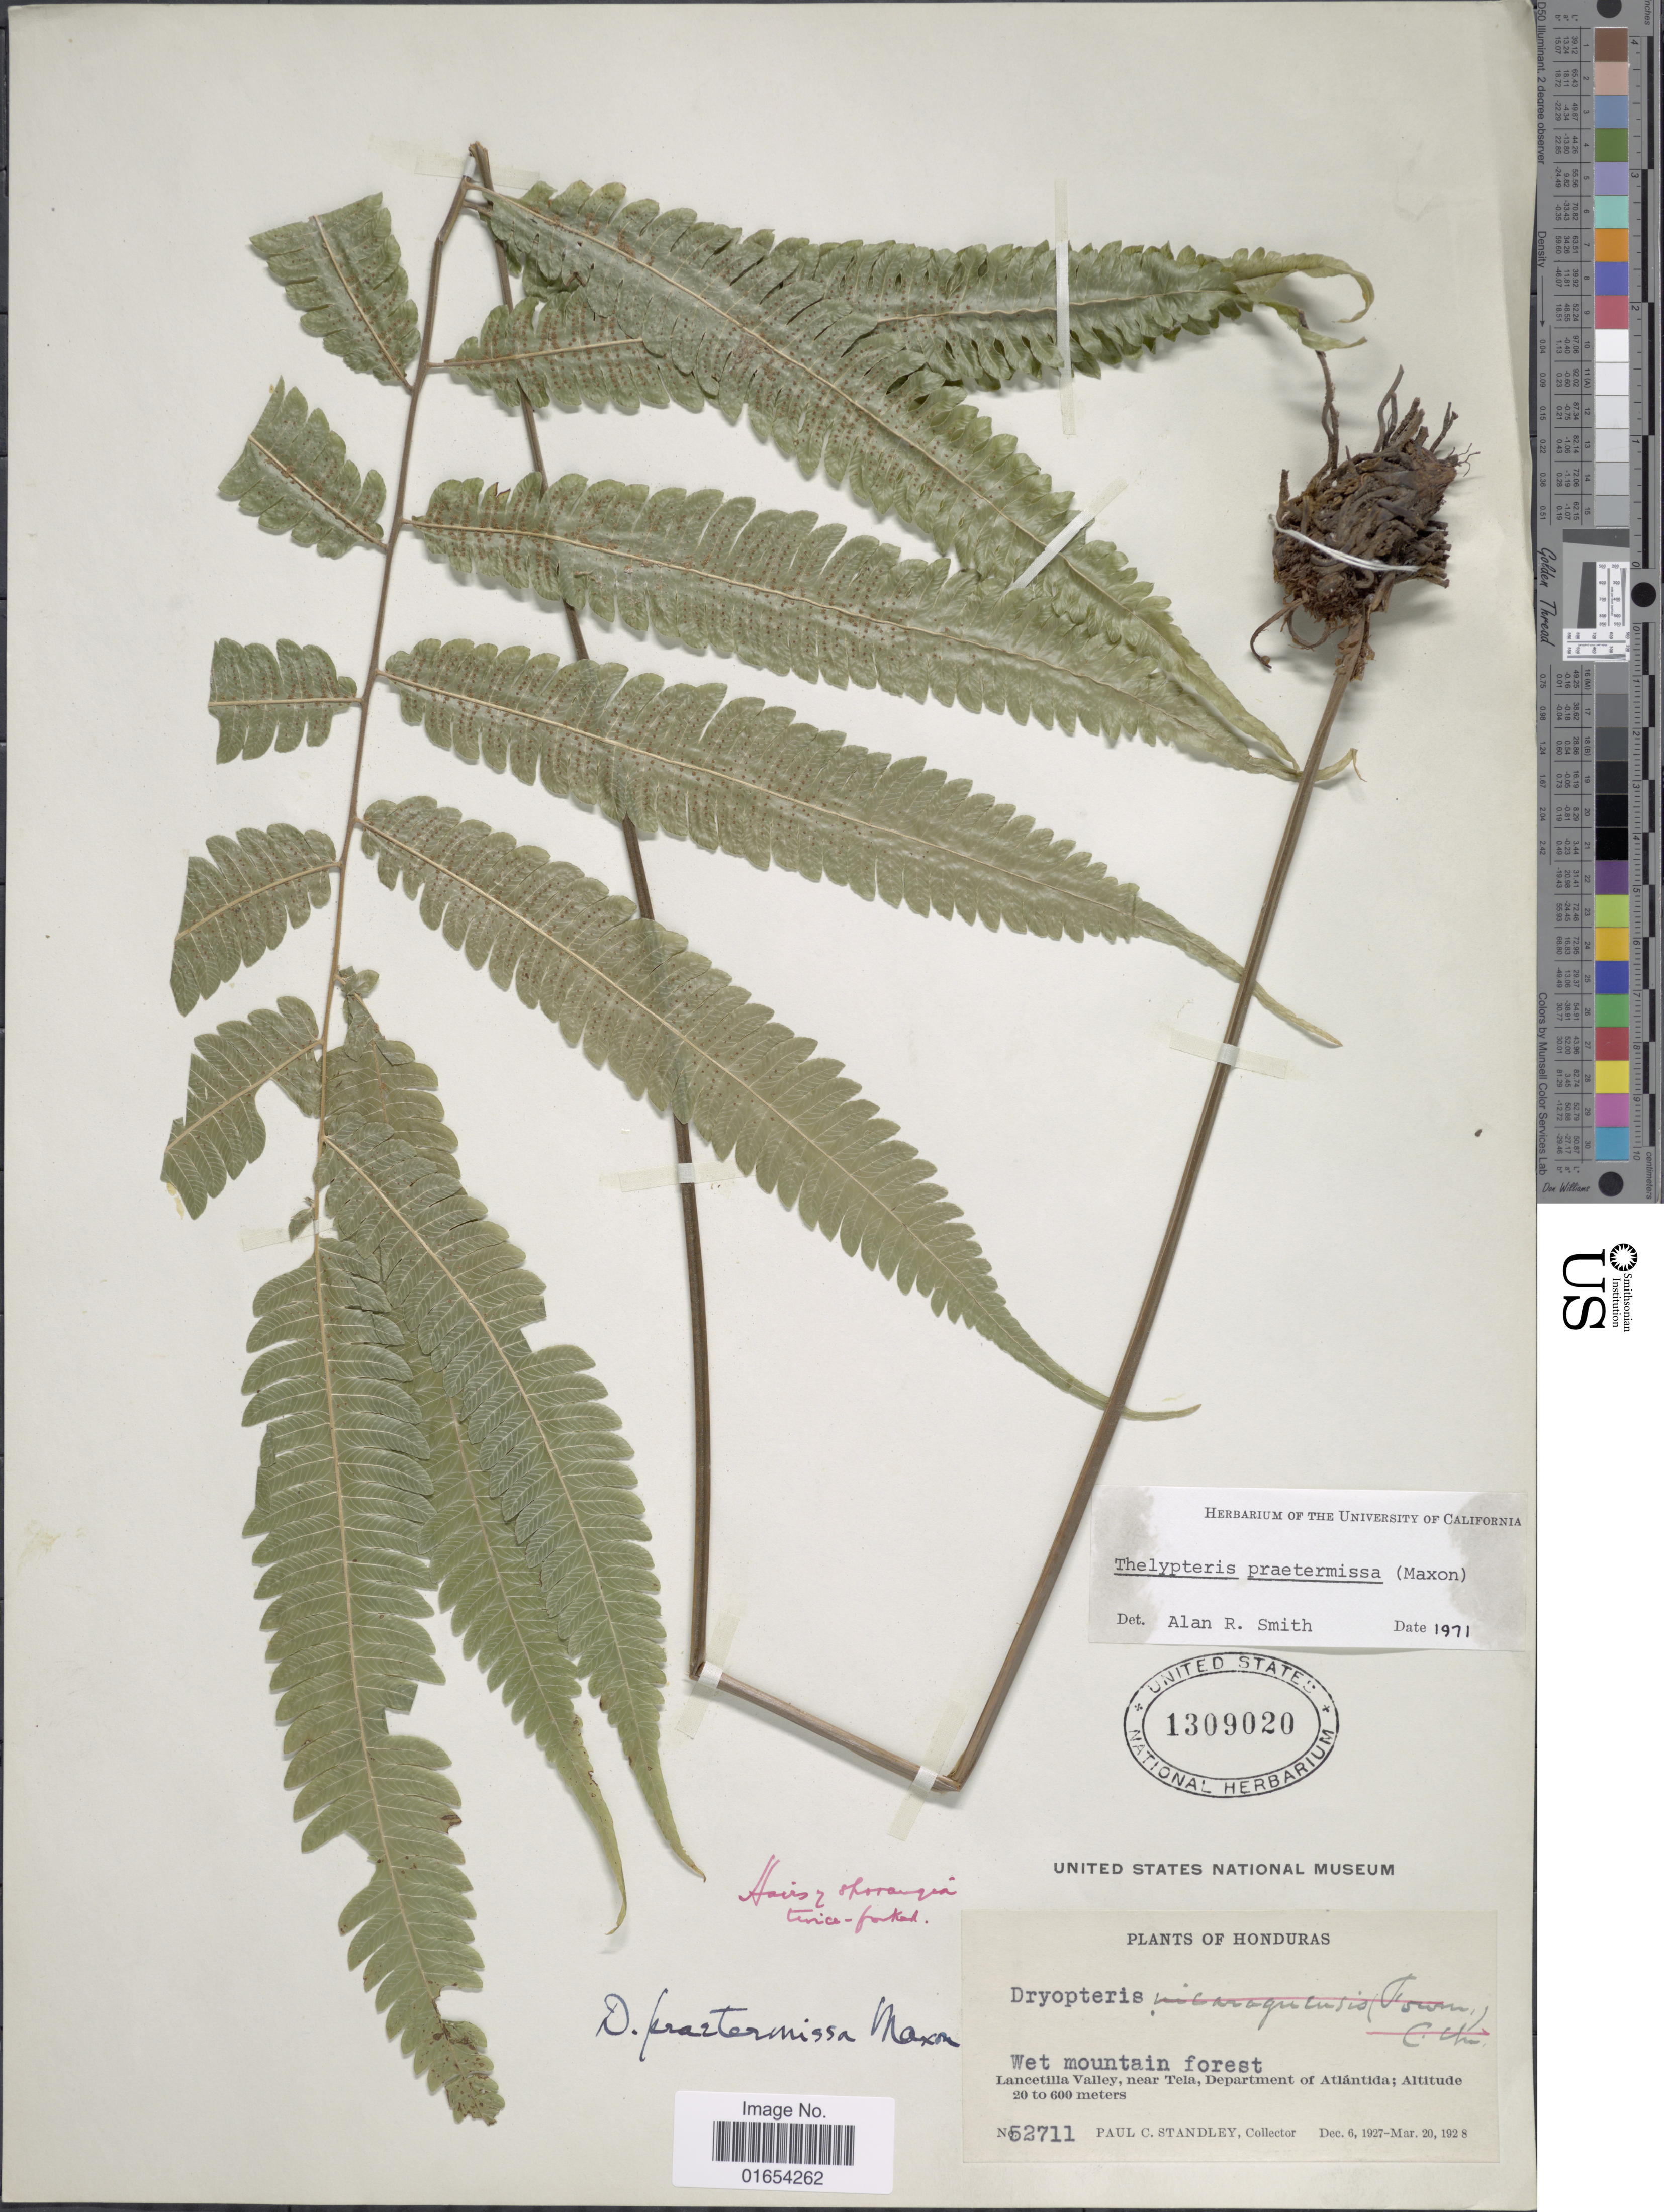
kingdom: Plantae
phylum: Tracheophyta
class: Polypodiopsida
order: Polypodiales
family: Thelypteridaceae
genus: Goniopteris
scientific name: Goniopteris praetermissa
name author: (Maxon) Salino & T.E. Almeida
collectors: P. C. Standley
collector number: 52711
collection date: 1927-12-06/1928-03-20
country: Honduras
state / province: Atlántida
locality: Wet mountain forest, Lancetilla Valley, near Tela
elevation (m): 20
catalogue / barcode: US 1309020